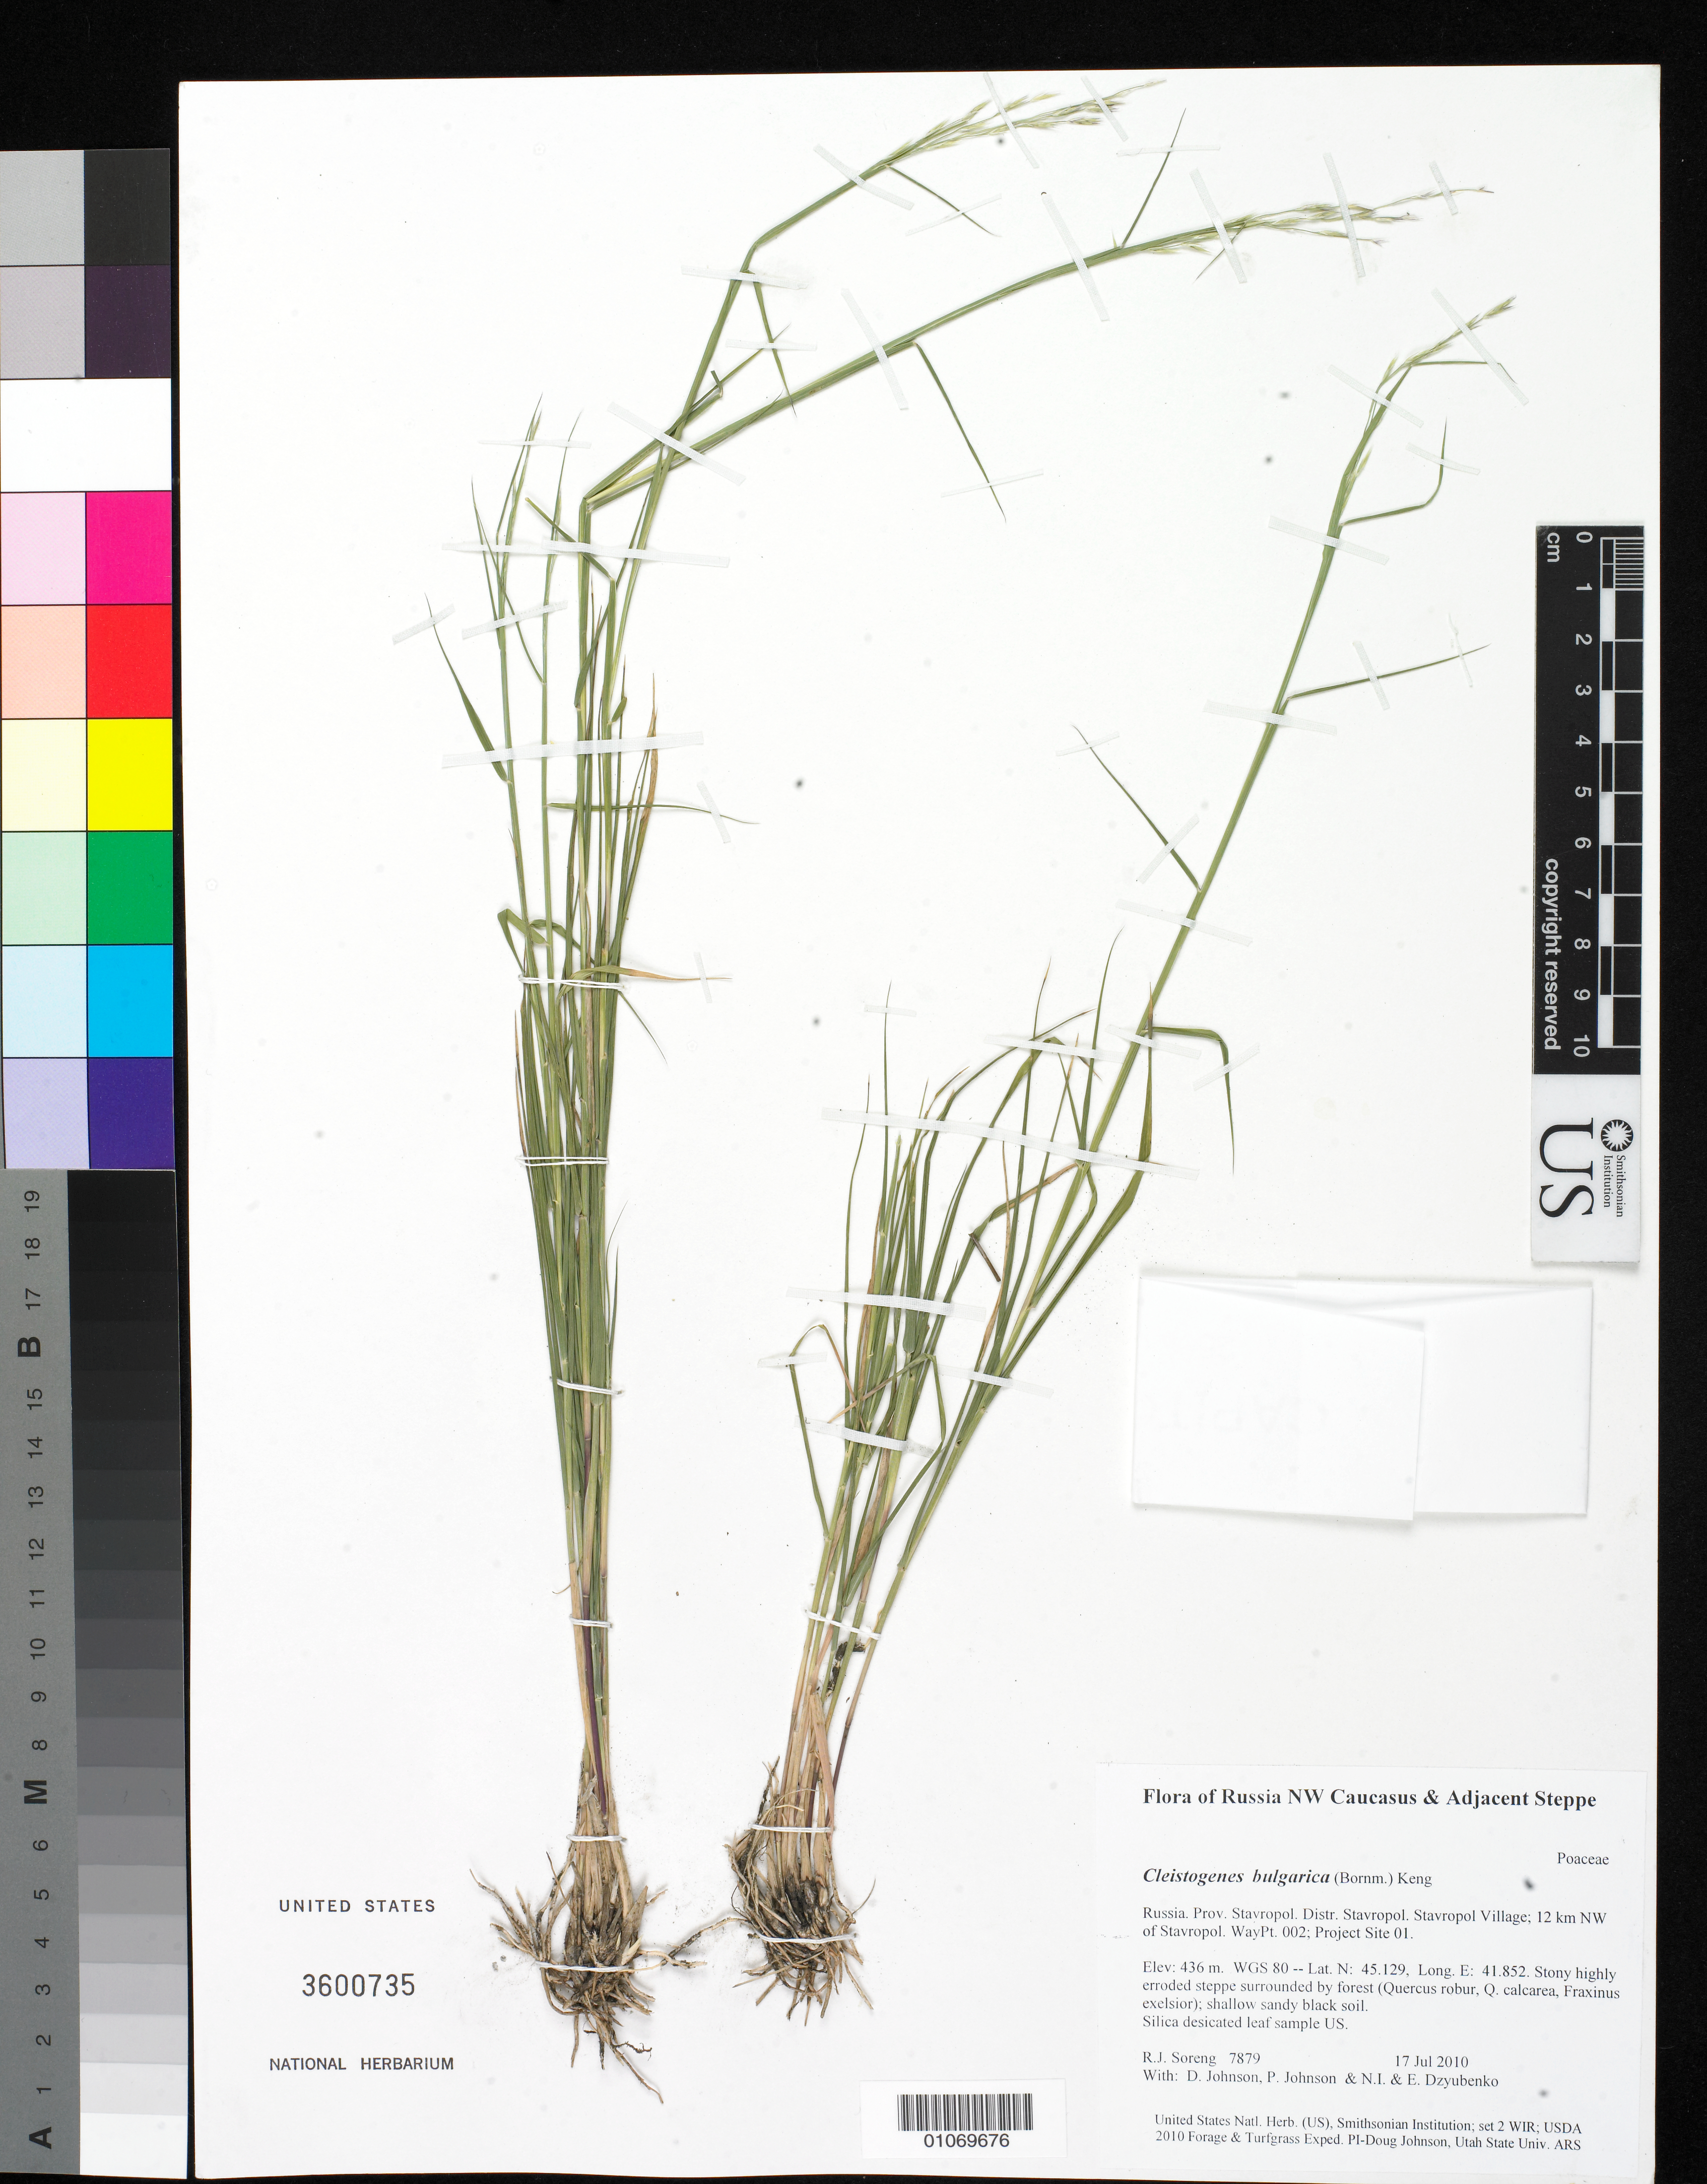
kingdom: Plantae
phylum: Tracheophyta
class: Liliopsida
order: Poales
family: Poaceae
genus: Cleistogenes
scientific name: Cleistogenes bulgarica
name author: (Bornm.) Keng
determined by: Soreng, Robert J., Research Associate (BOT), Smithsonian Institution - National Museum of Natural History (UNITED STATES)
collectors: R. J. Soreng, D. Johnson, P. Johnson, N. Dzyubenko & E. Dzyubenko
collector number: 7879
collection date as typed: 17 Jul 2010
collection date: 2010-07-17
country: Russian Federation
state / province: Stavropol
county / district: Stavropol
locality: Stavropol Village; 12 km NW of Stavropol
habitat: Stony highly erroded steppe surrounded by forest (Quercus robur, Q. calcarea, Fraxinus exelsior); shallow sandy black soil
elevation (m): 436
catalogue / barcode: US 3600735